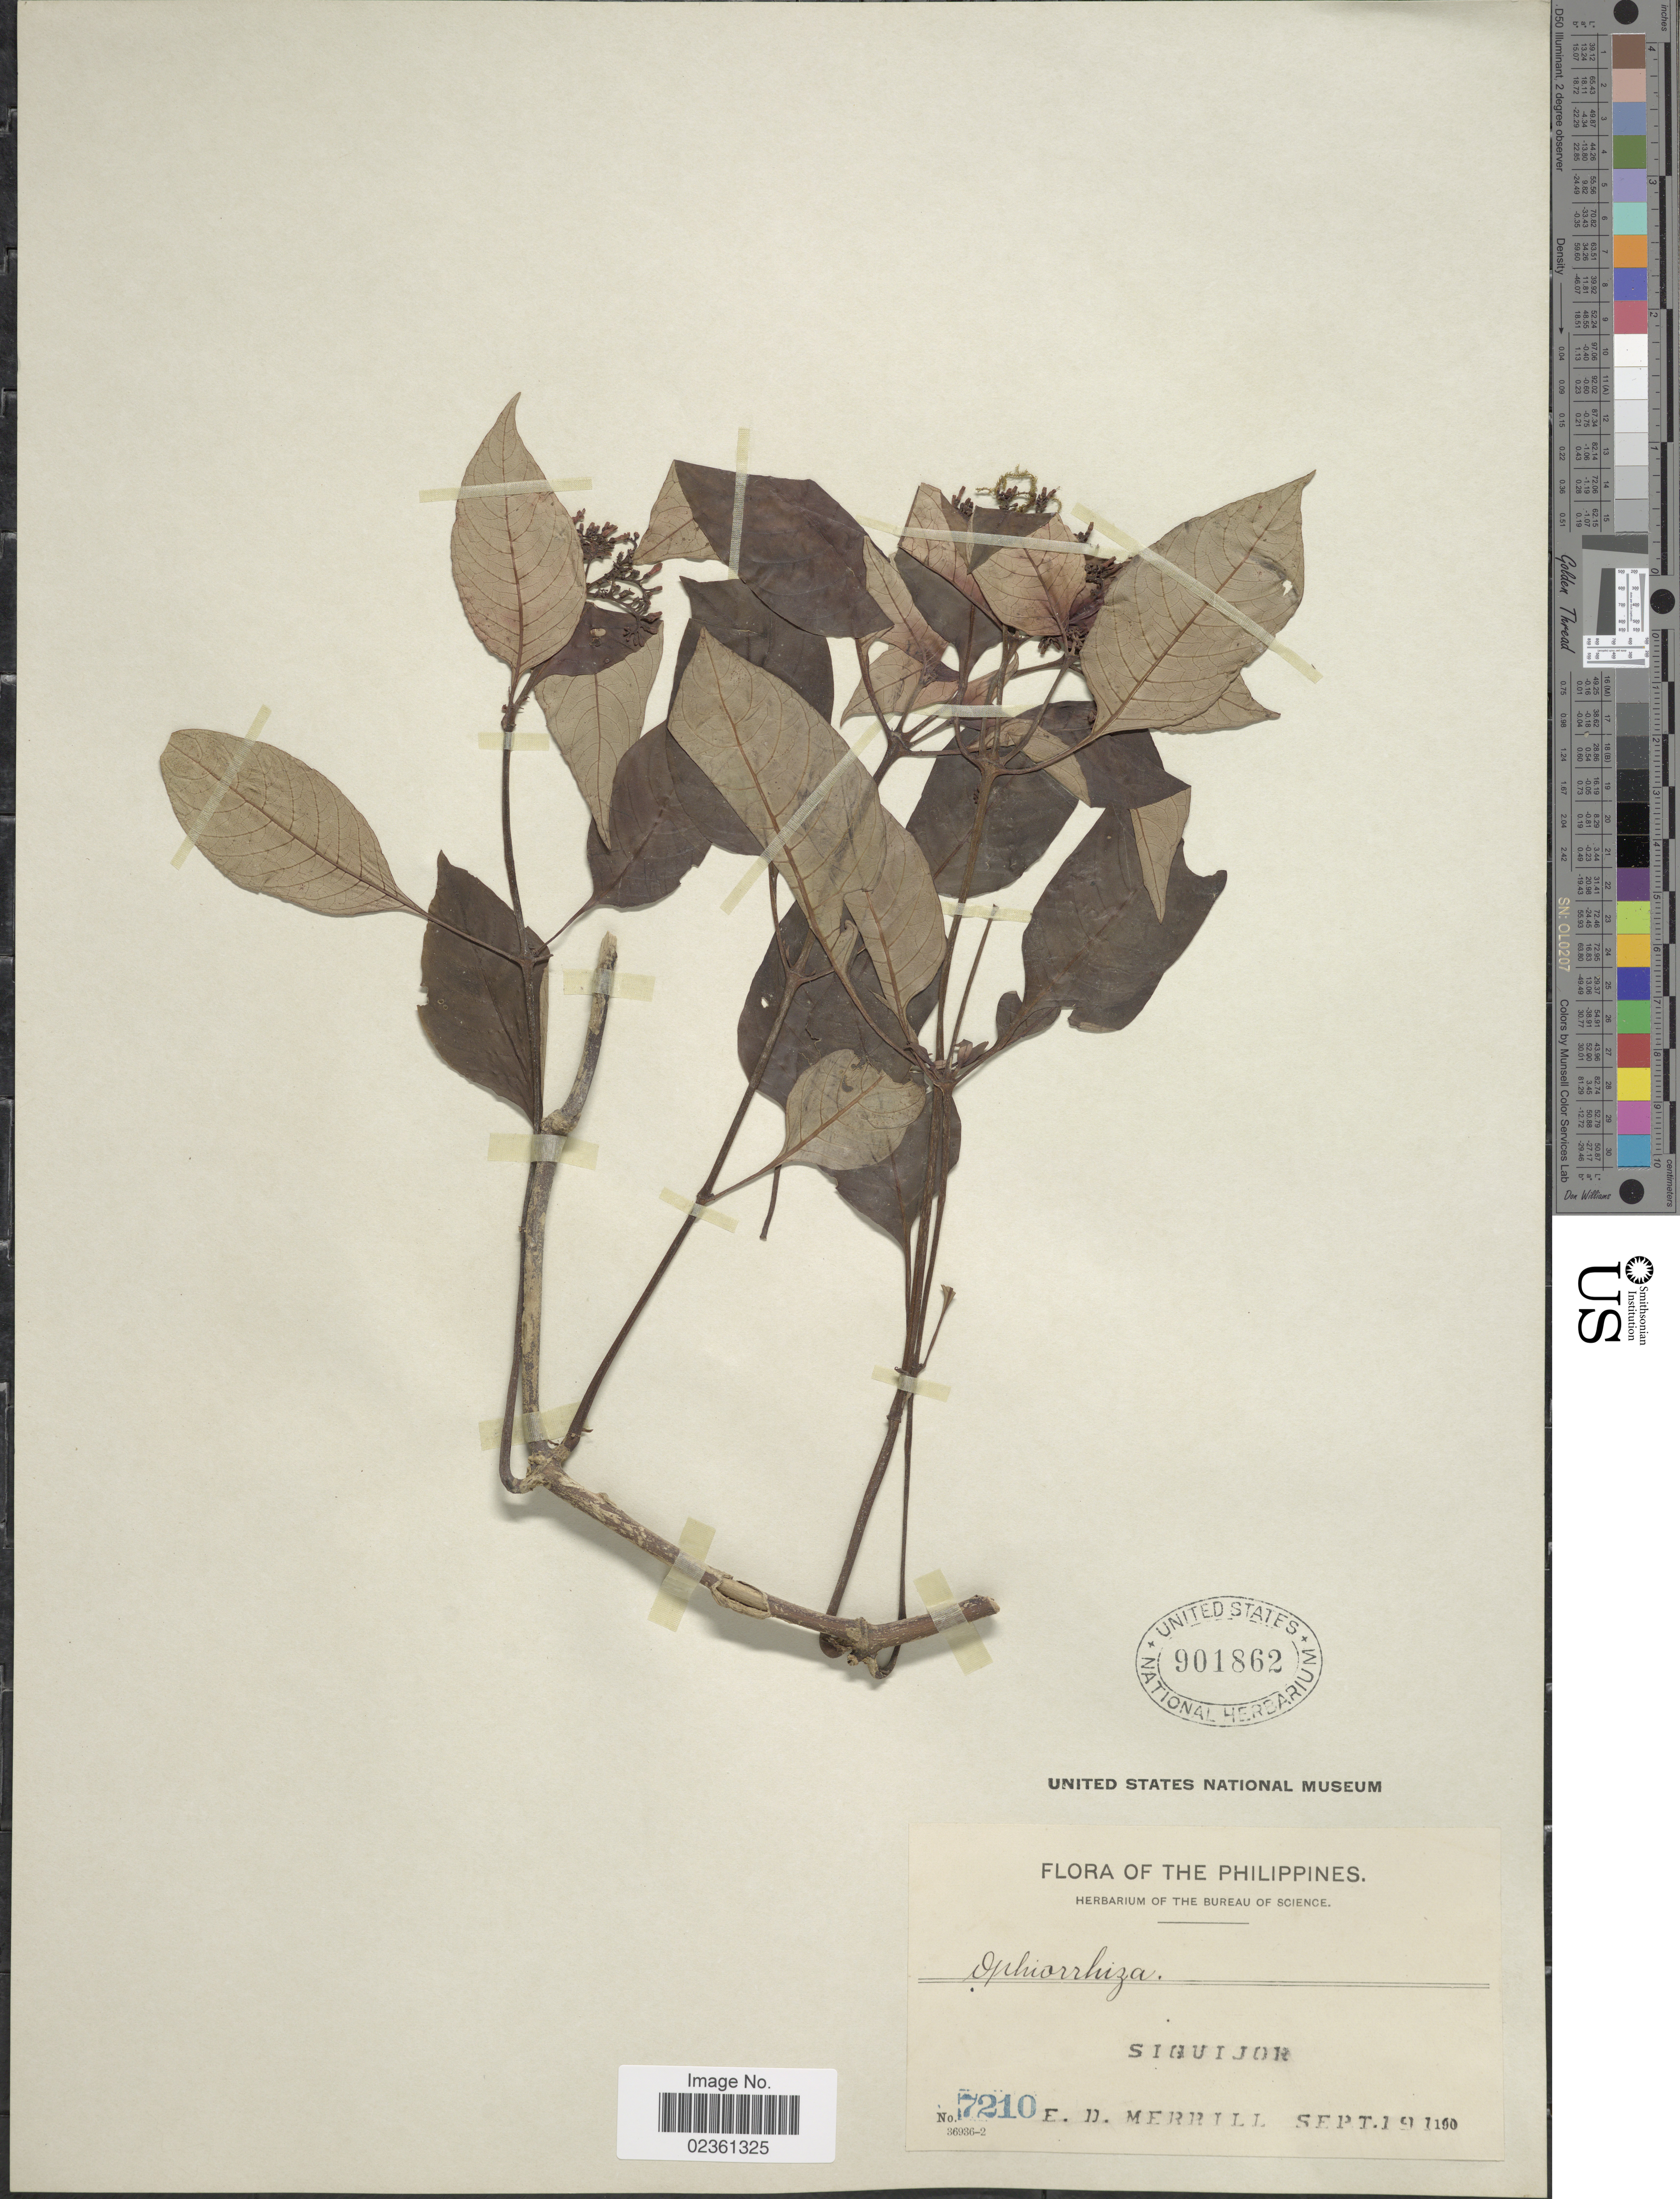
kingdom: Plantae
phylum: Tracheophyta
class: Magnoliopsida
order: Gentianales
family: Rubiaceae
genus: Ophiorrhiza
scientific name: Ophiorrhiza sp.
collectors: E. D. Merrill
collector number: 7210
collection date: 1910-09-19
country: Philippines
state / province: Central Visayas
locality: Siquijor.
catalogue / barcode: US 901862